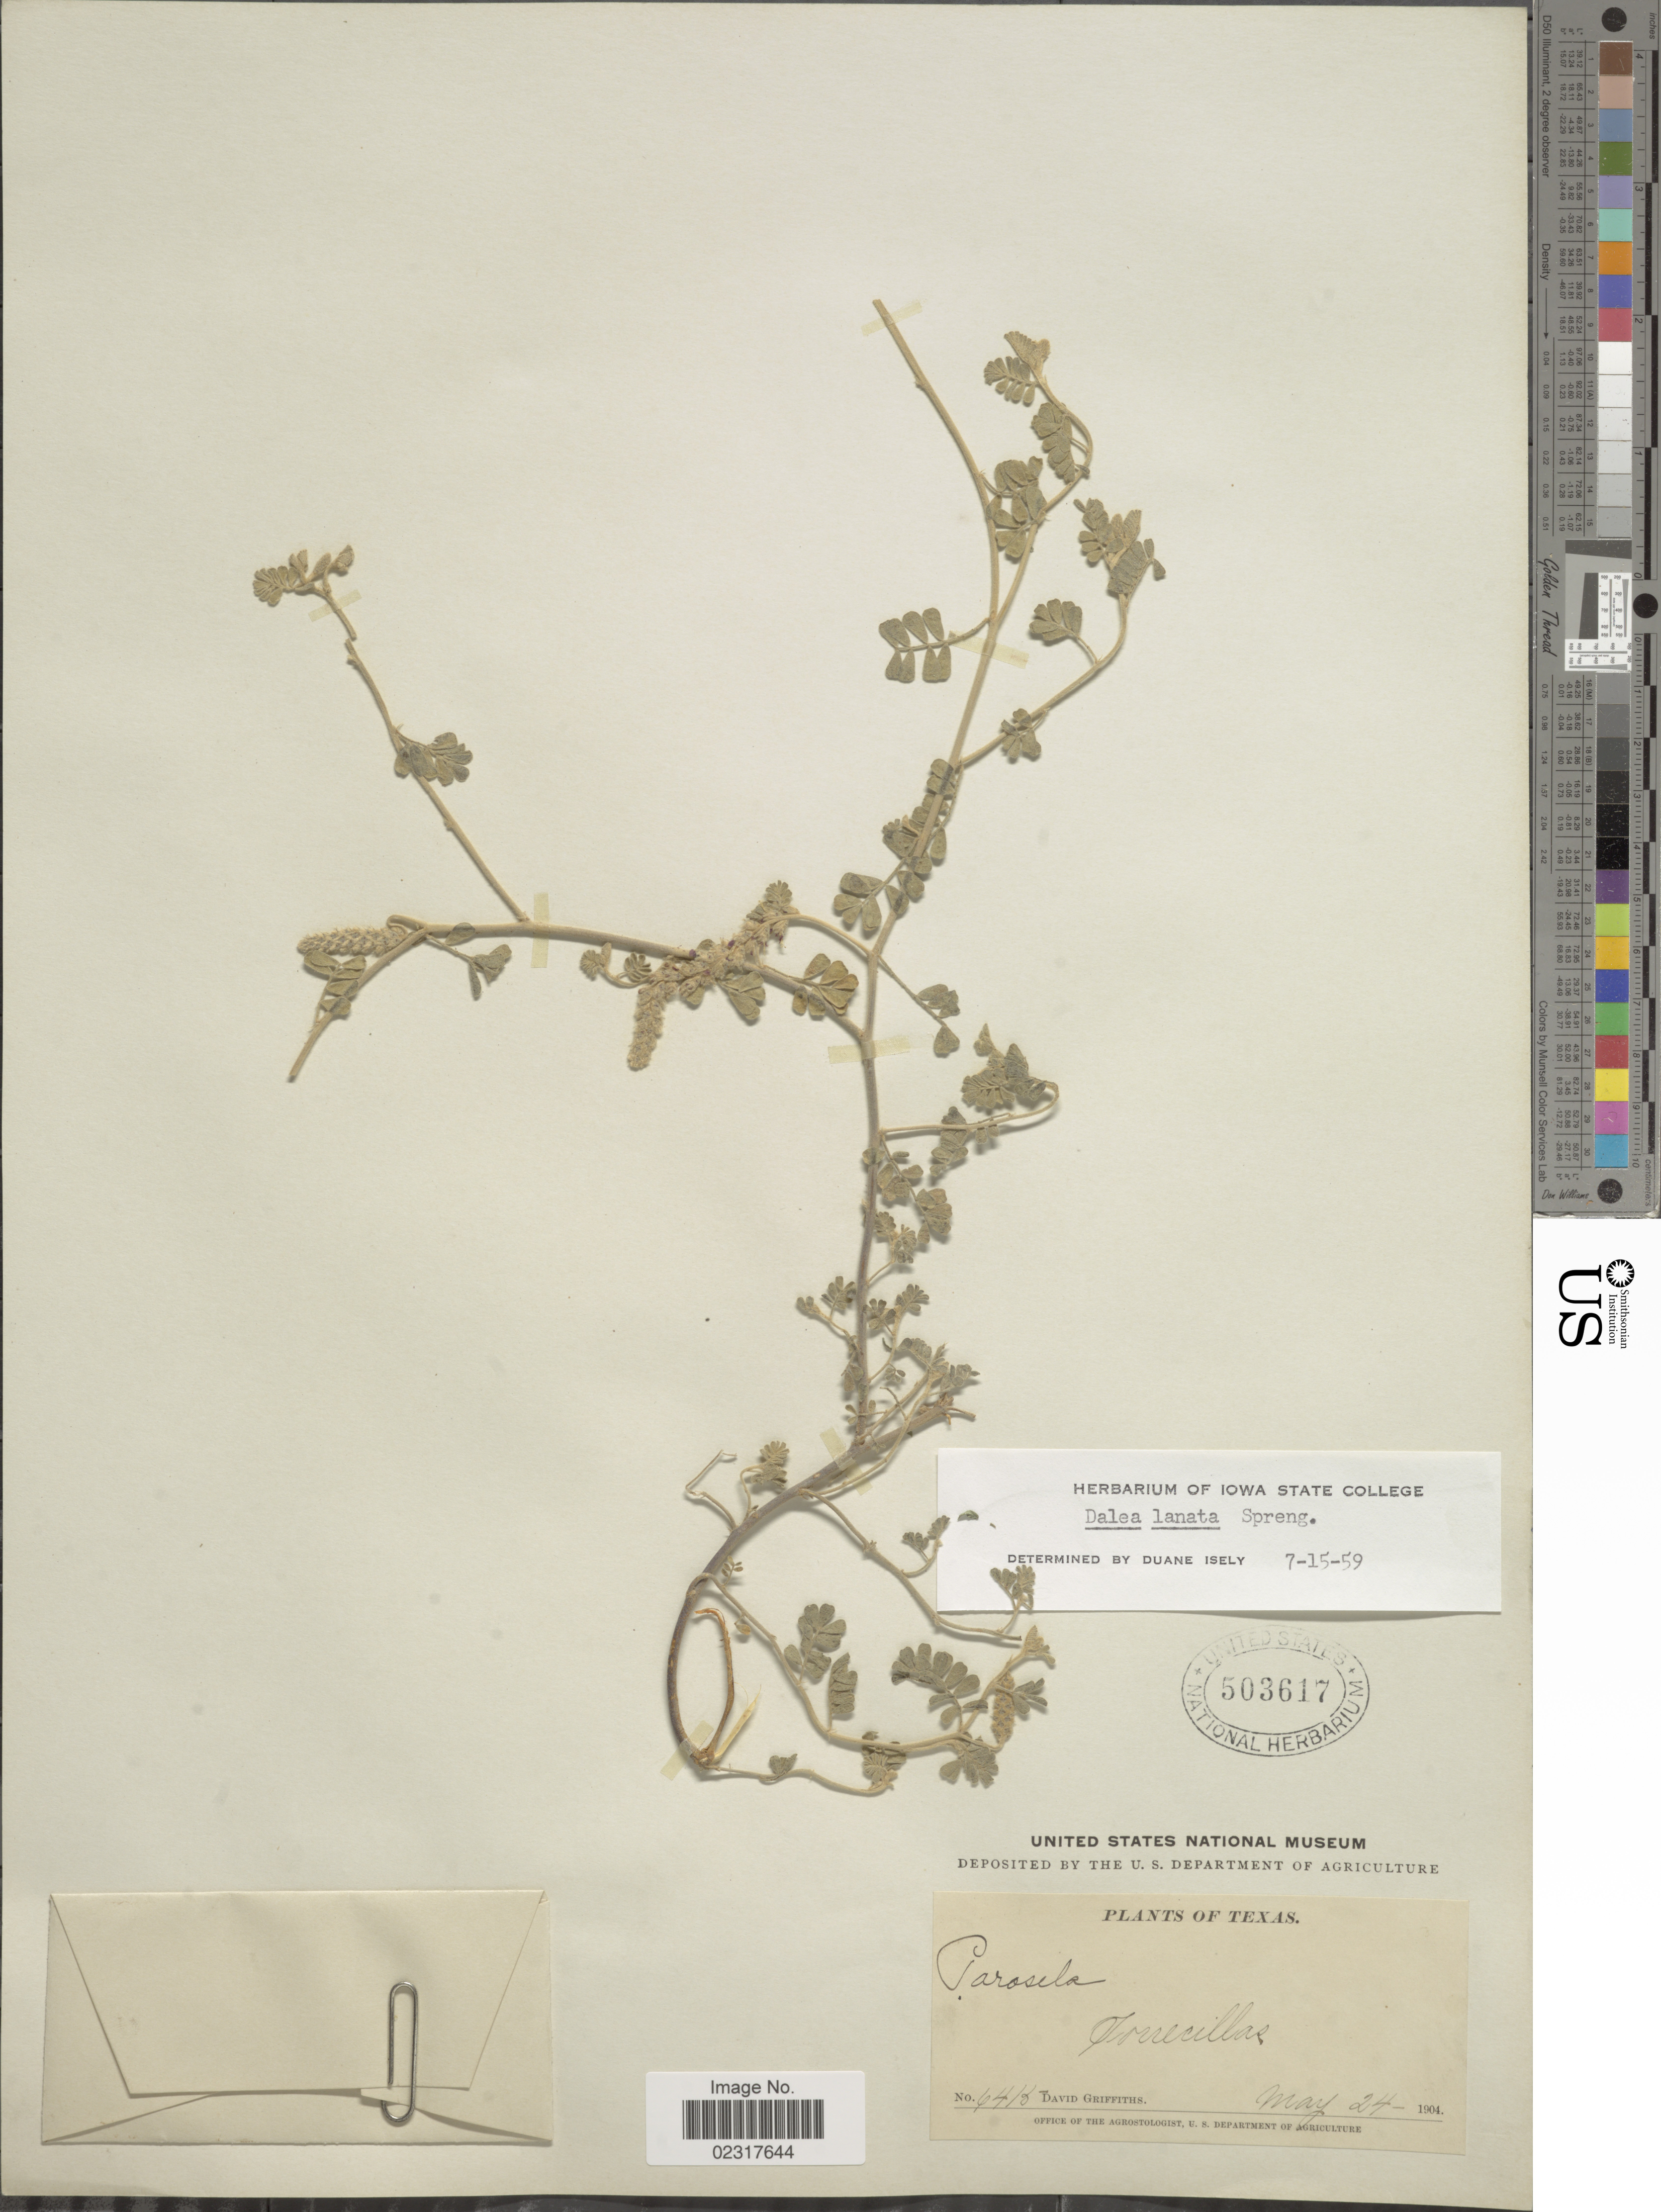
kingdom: Plantae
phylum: Tracheophyta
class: Magnoliopsida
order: Fabales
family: Fabaceae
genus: Dalea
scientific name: Dalea lanata var. lanata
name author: Spreng.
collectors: D. Griffiths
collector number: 6413*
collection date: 1904-05-24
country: United States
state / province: Texas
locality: Torrecillas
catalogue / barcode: US 503617